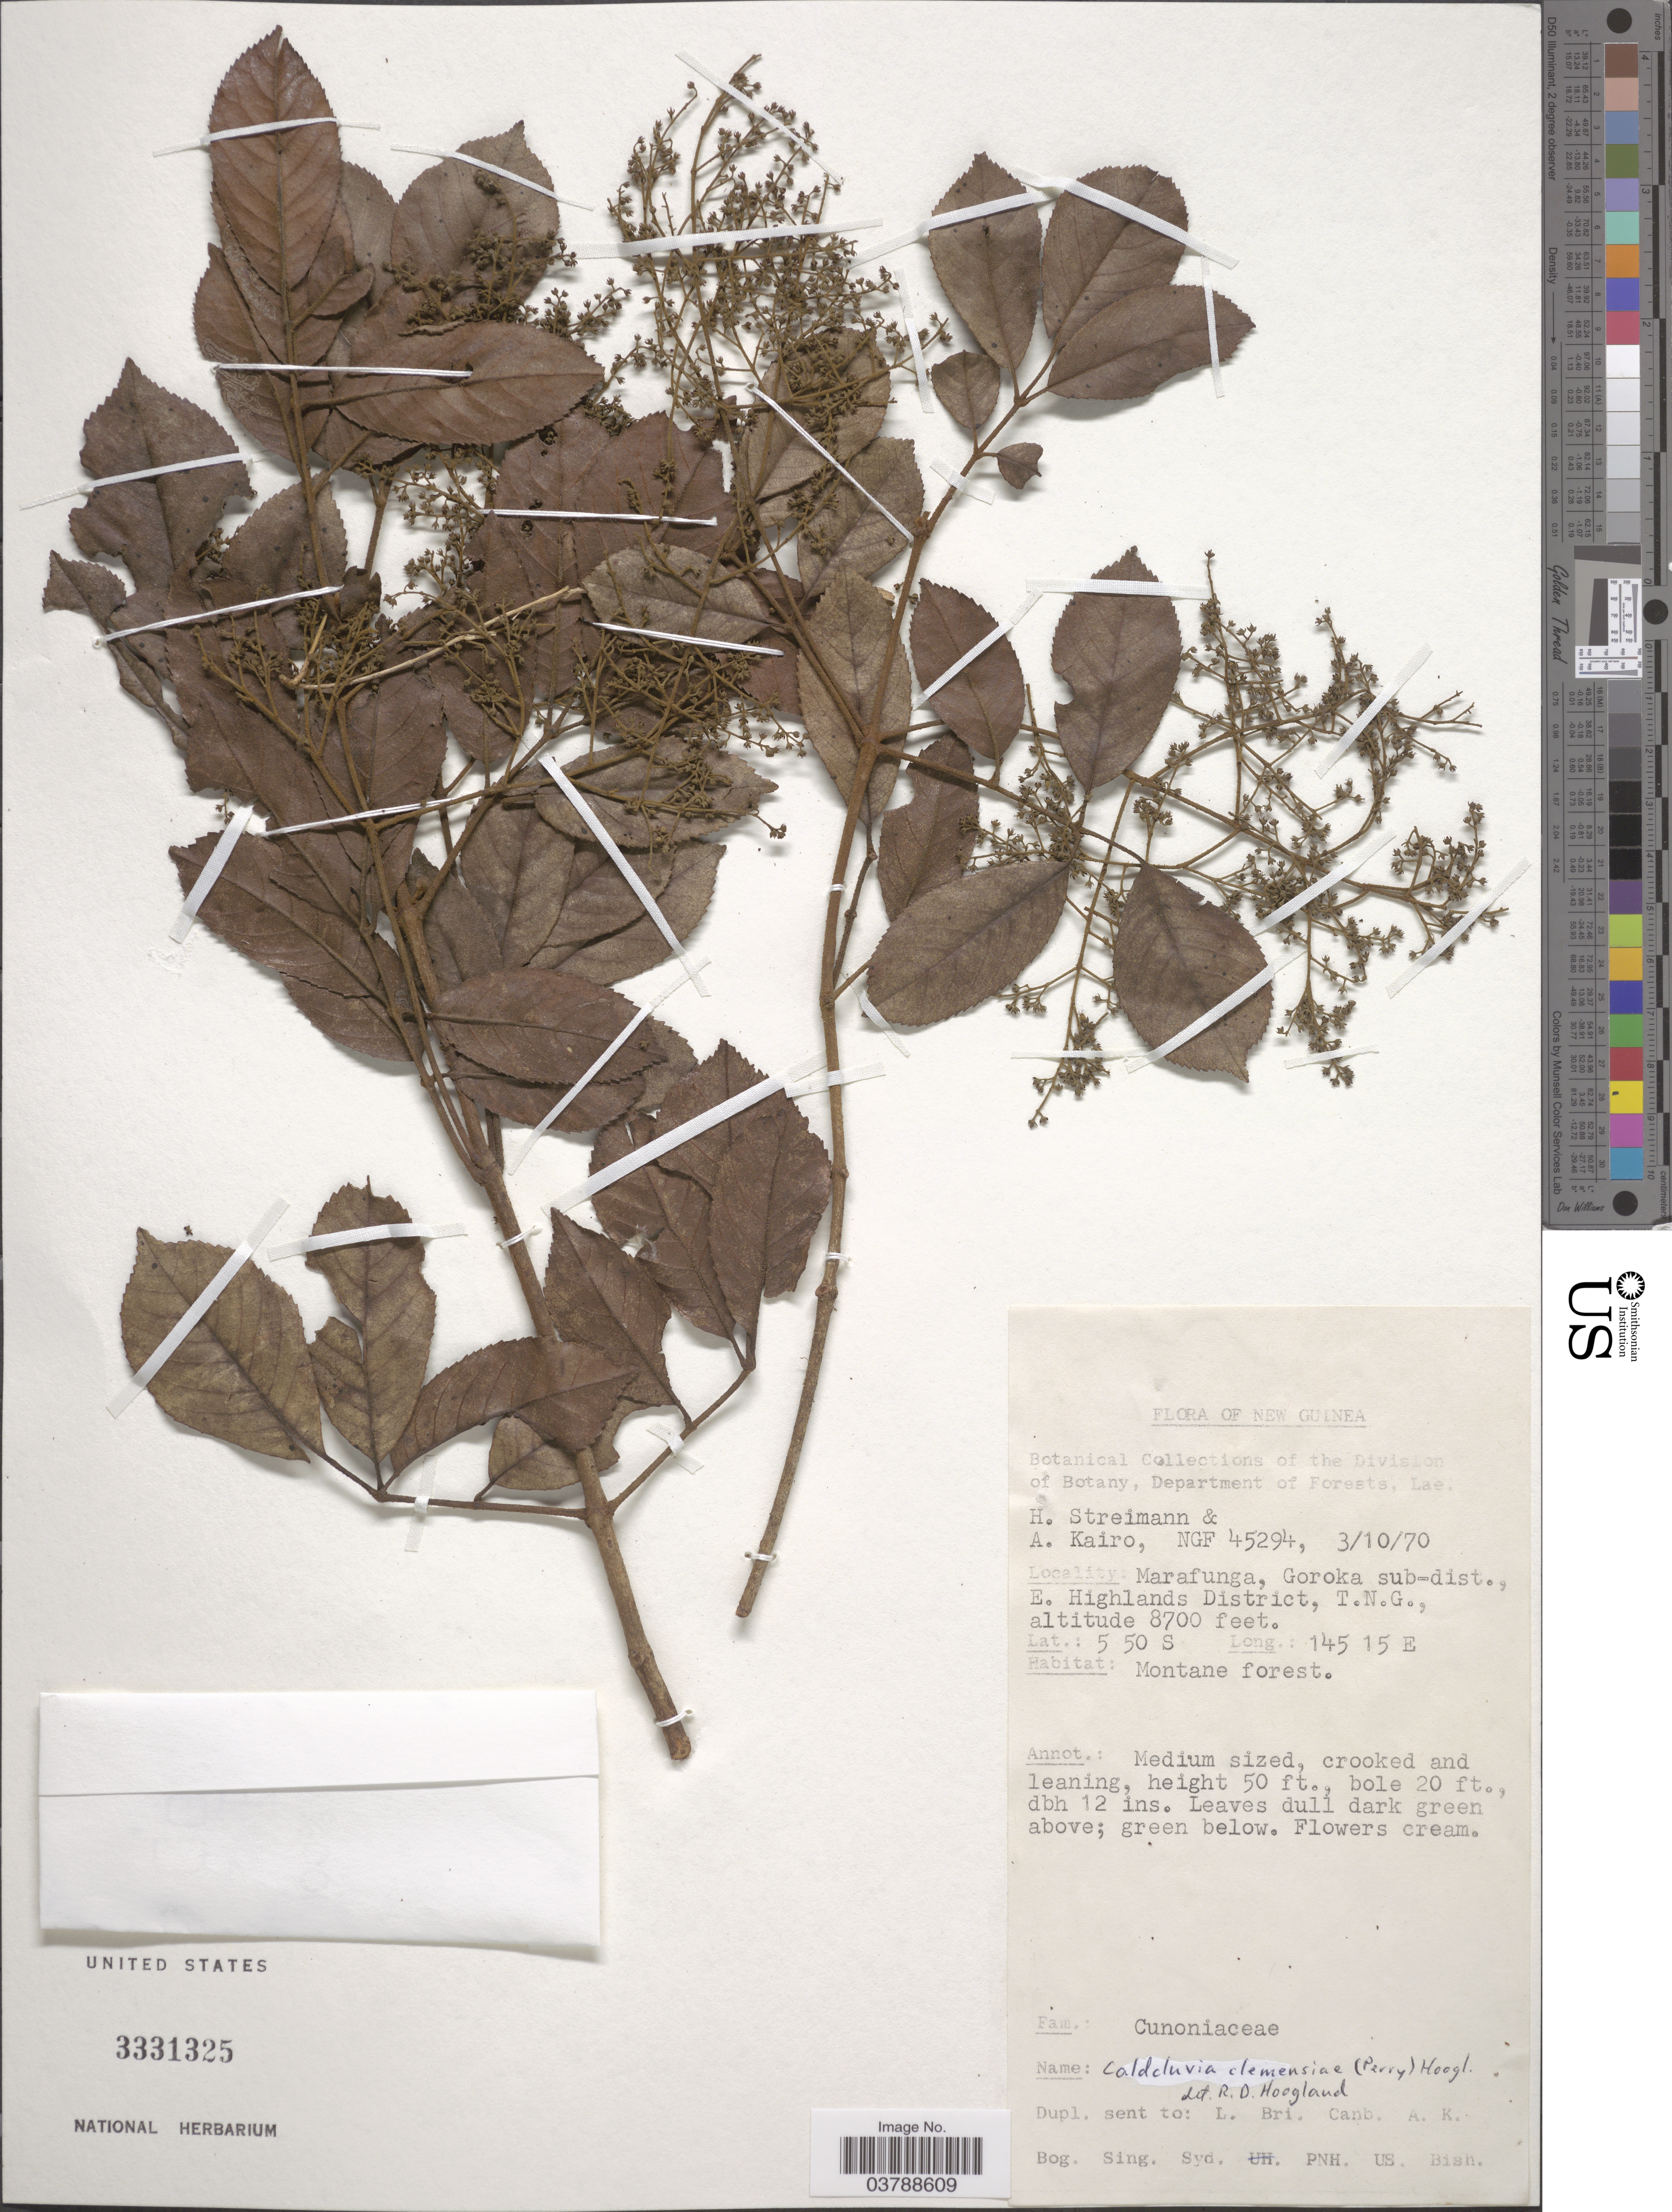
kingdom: Plantae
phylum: Tracheophyta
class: Magnoliopsida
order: Oxalidales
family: Cunoniaceae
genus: Caldcluvia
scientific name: Caldcluvia clemensiae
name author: Hoogland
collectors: H. Streimann & A. Kairo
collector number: NFG5294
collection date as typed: Transcribed d/m/y: 3/10/70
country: Papua New Guinea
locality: New Guinea. Marafunga, Goroka sub-dist., E. Highlands District, T.N.G.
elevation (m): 2652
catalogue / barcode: US 3331325